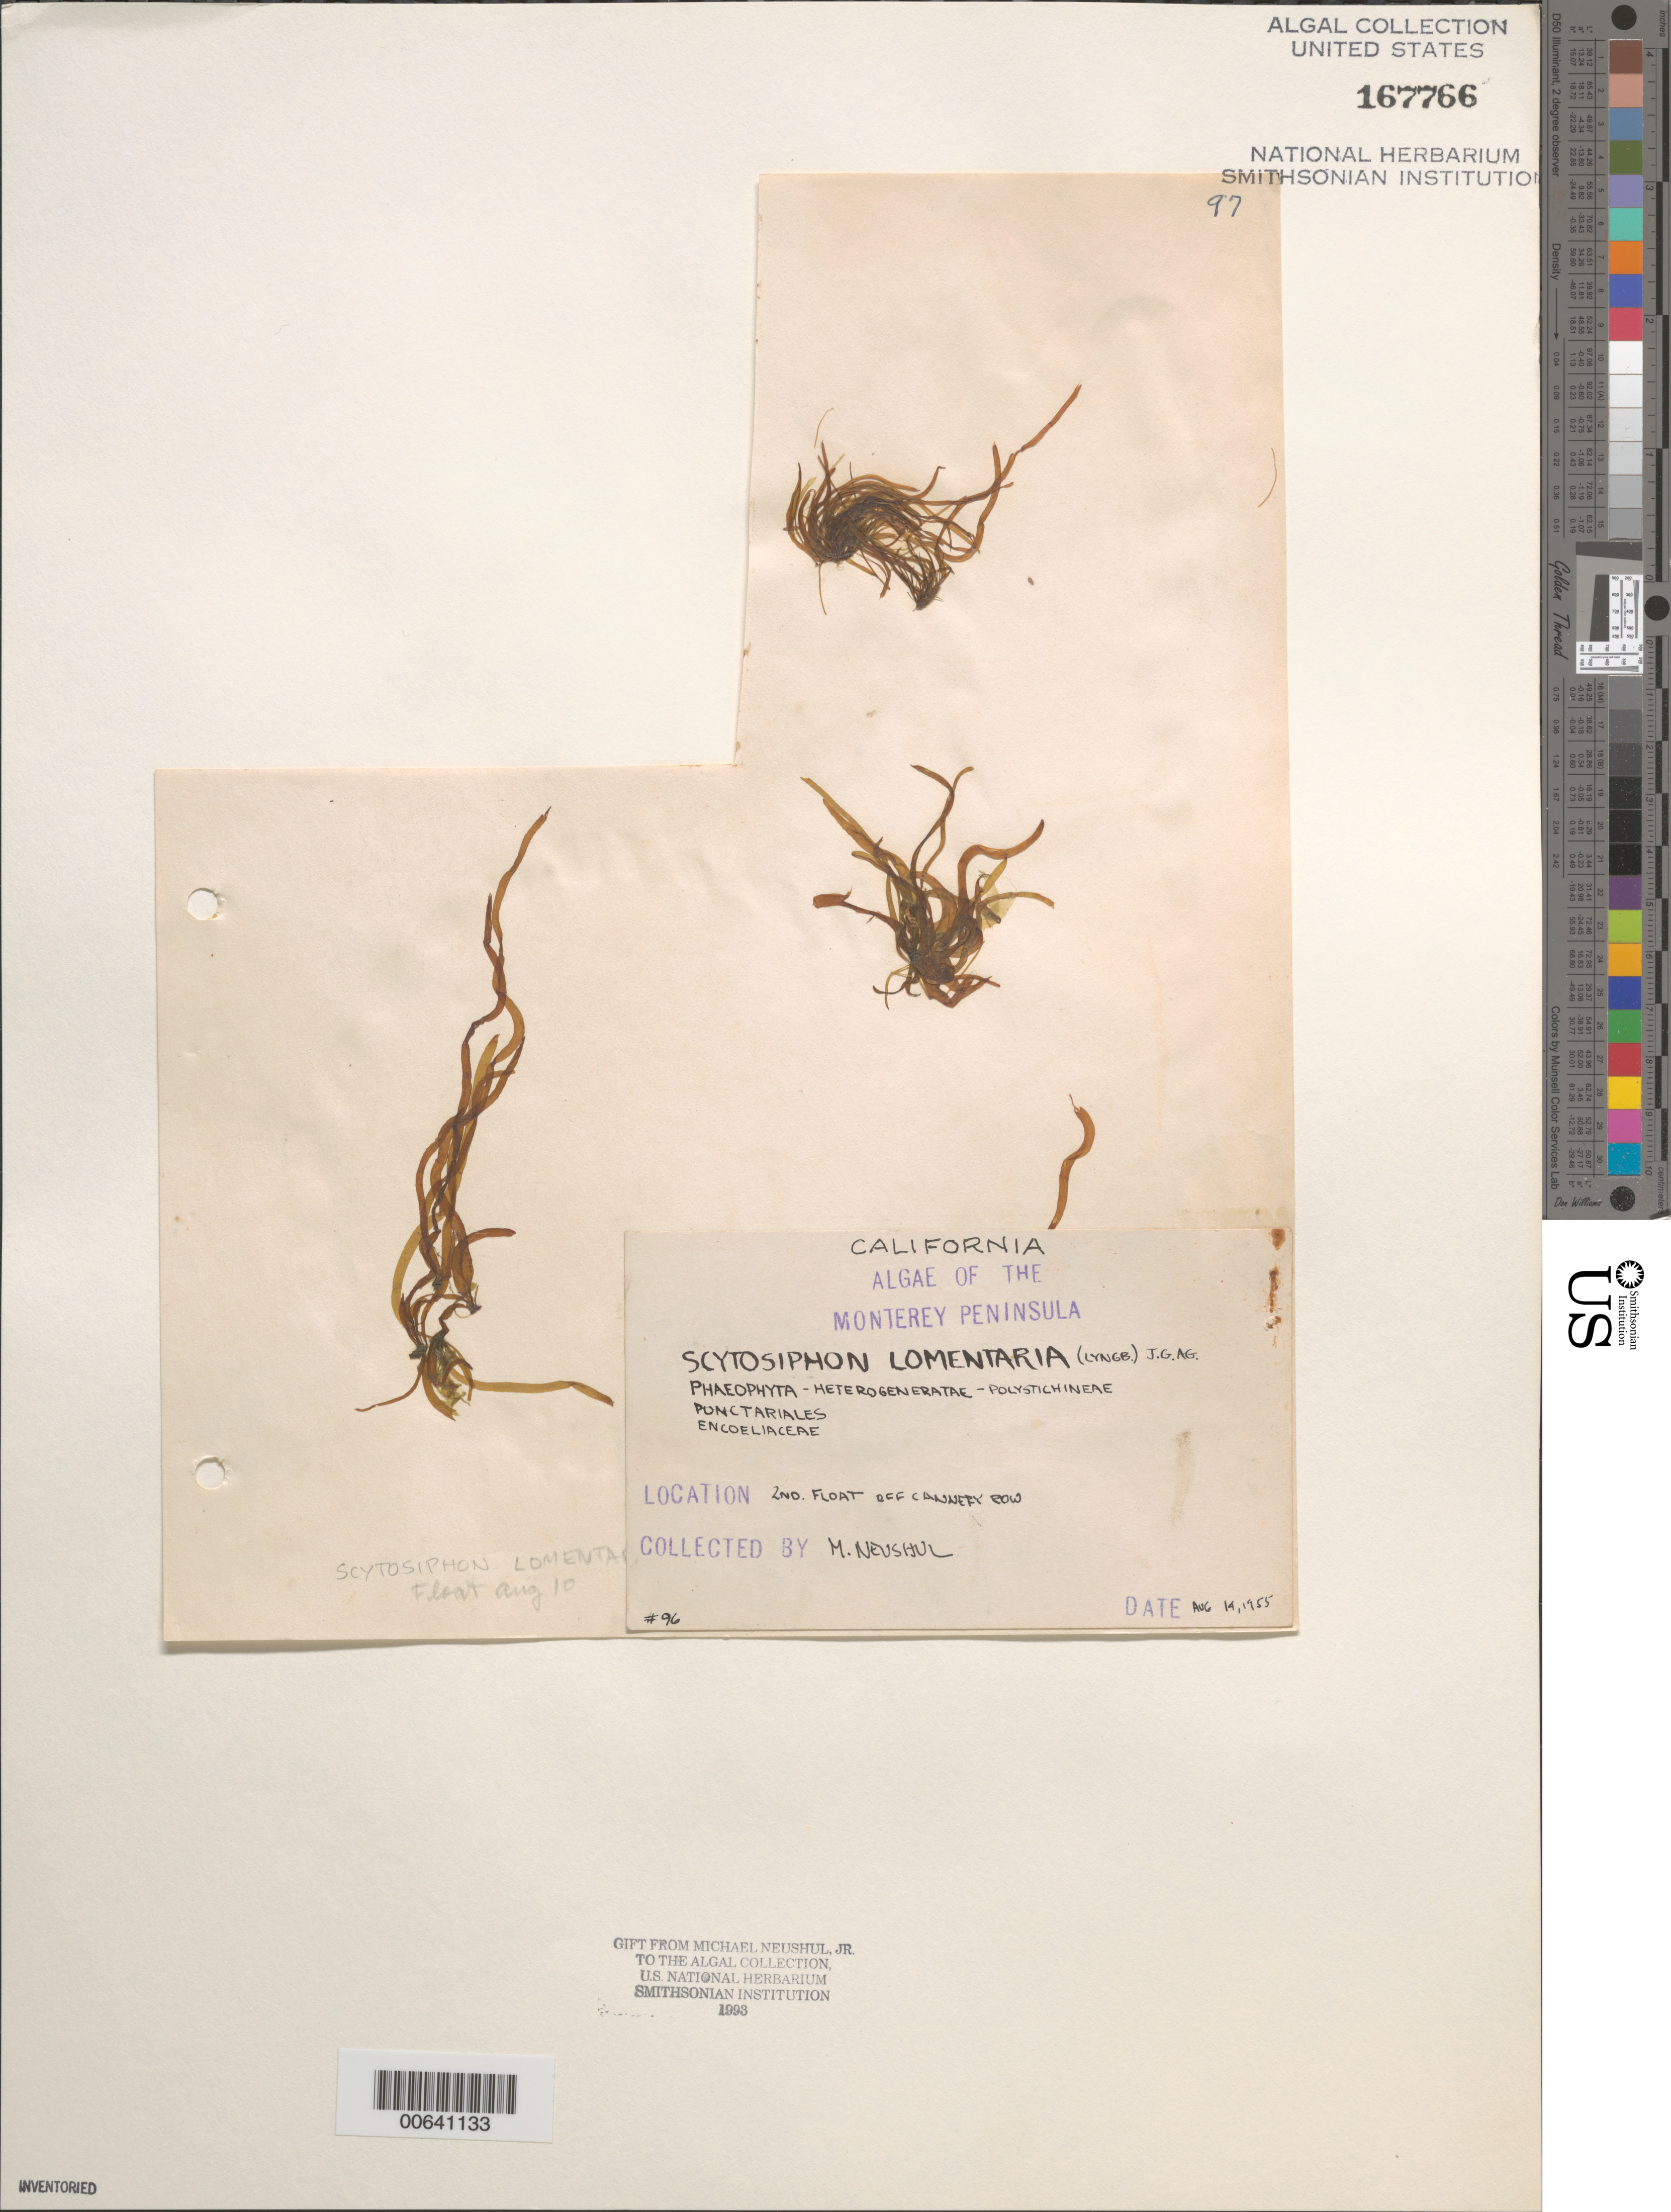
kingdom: Chromista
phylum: Ochrophyta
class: Phaeophyceae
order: Scytosiphonales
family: Scytosiphonaceae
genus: Scytosiphon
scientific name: Scytosiphon lomentaria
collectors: M. Neushul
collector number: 96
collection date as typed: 14 Aug 1955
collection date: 1955-08-14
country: United States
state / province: California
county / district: Monterey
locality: Off Cannery Row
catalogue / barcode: US 167766